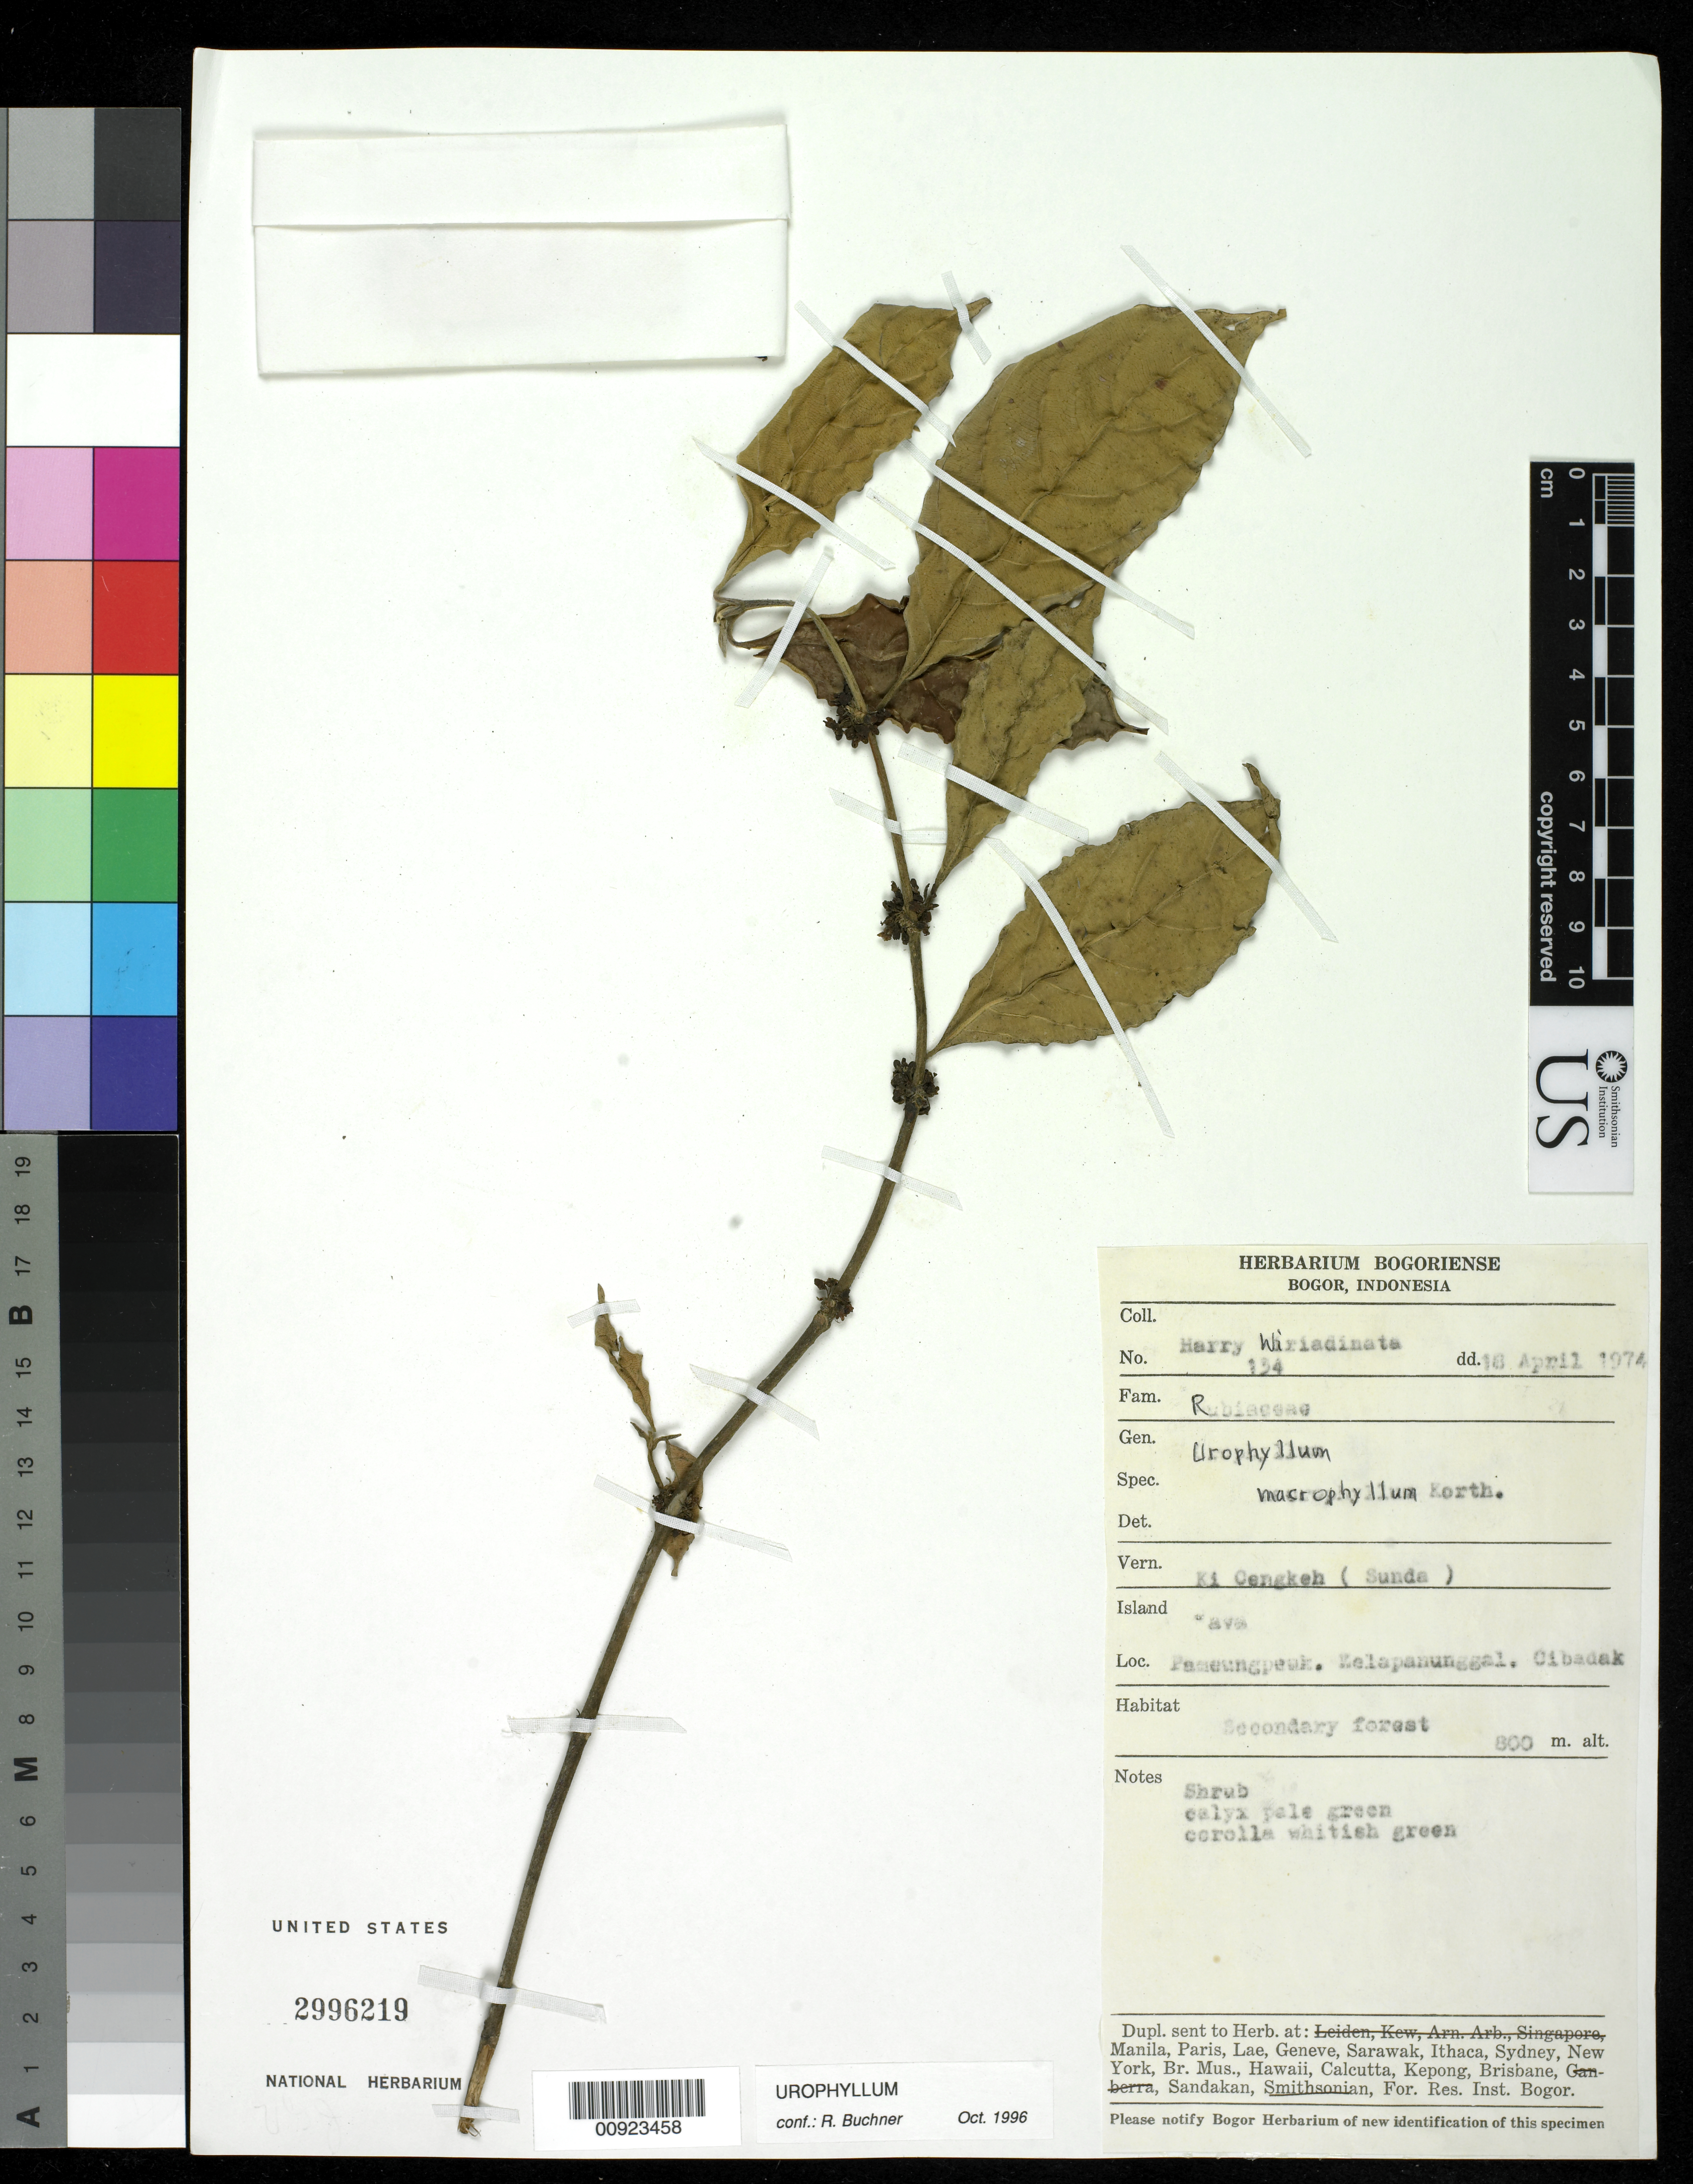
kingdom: Plantae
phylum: Tracheophyta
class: Magnoliopsida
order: Gentianales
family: Rubiaceae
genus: Urophyllum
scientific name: Urophyllum macrophyllum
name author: (Blume) Korth.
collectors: H. Wiriadinata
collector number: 134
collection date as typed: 18 Apr 1974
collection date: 1974-04-18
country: Indonesia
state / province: Java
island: Java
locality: Pa?eungpeak, Kelapanunggal, Cibadak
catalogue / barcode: US 2996219